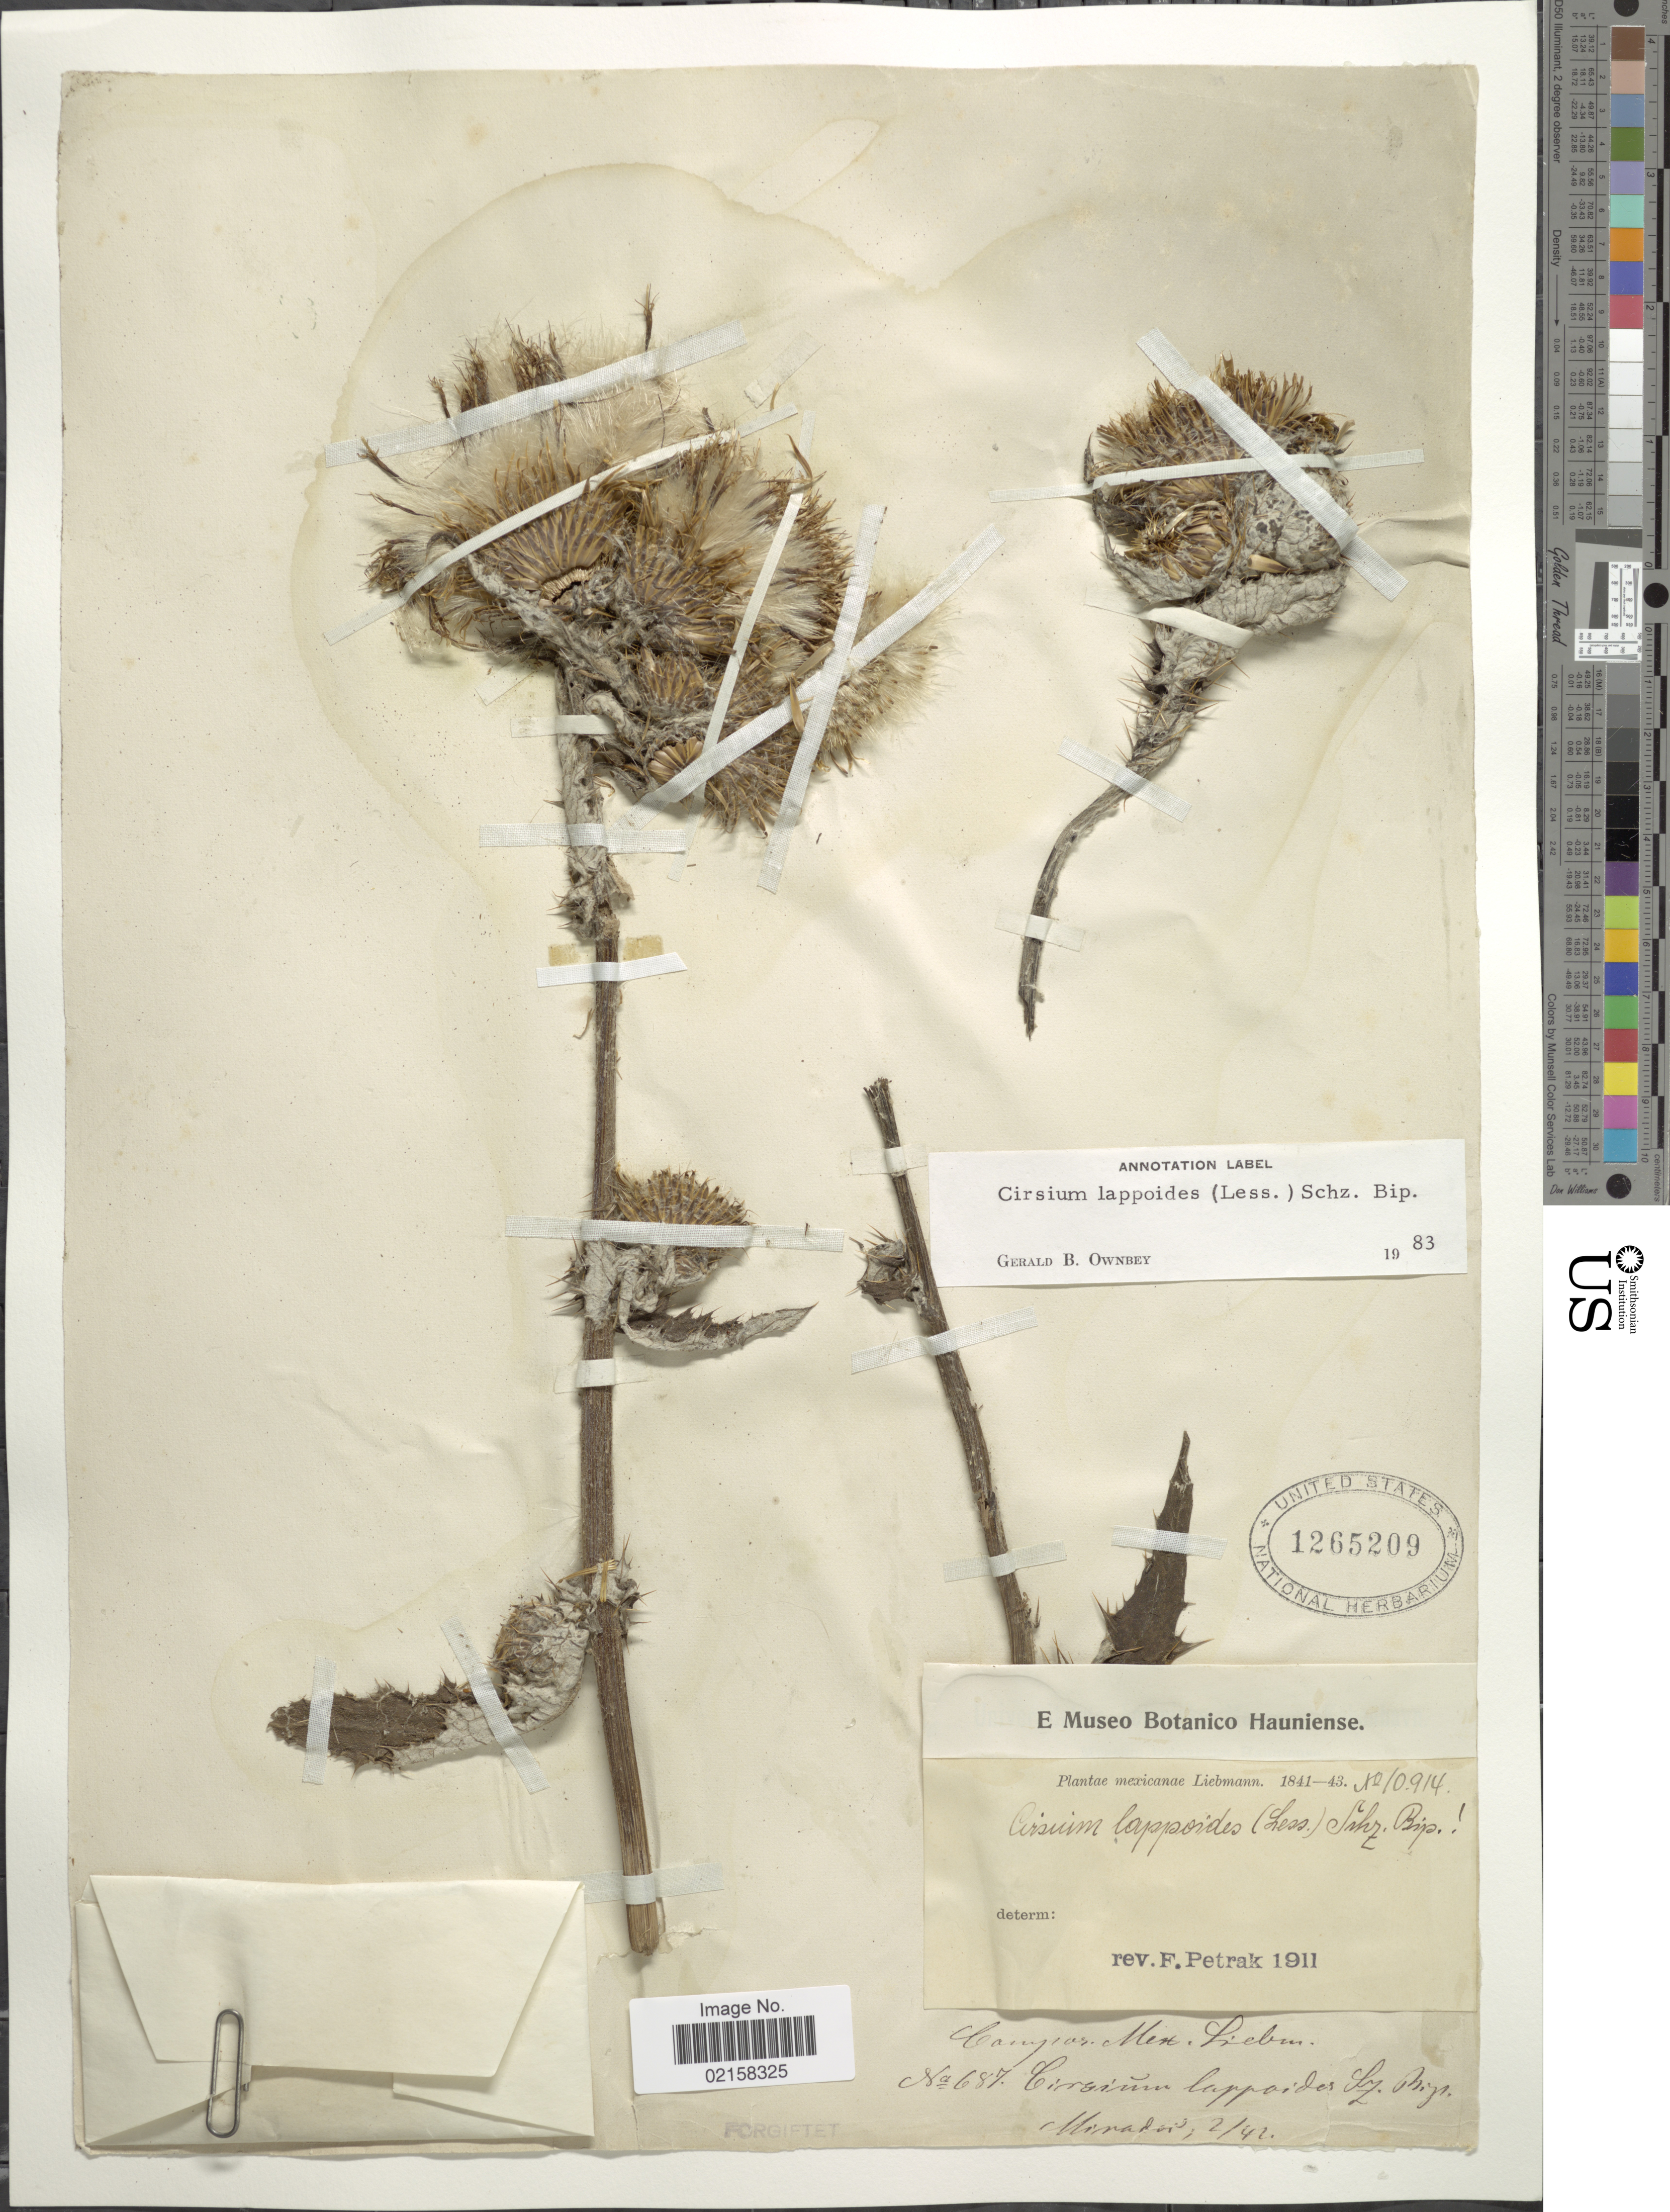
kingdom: Plantae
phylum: Tracheophyta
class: Magnoliopsida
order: Asterales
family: Asteraceae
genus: Cirsium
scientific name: Cirsium lappoides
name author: (Less.) Sch. Bip.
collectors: Liebmann, --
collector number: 687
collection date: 1842-02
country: Mexico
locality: Mirador.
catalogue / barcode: US 1265209